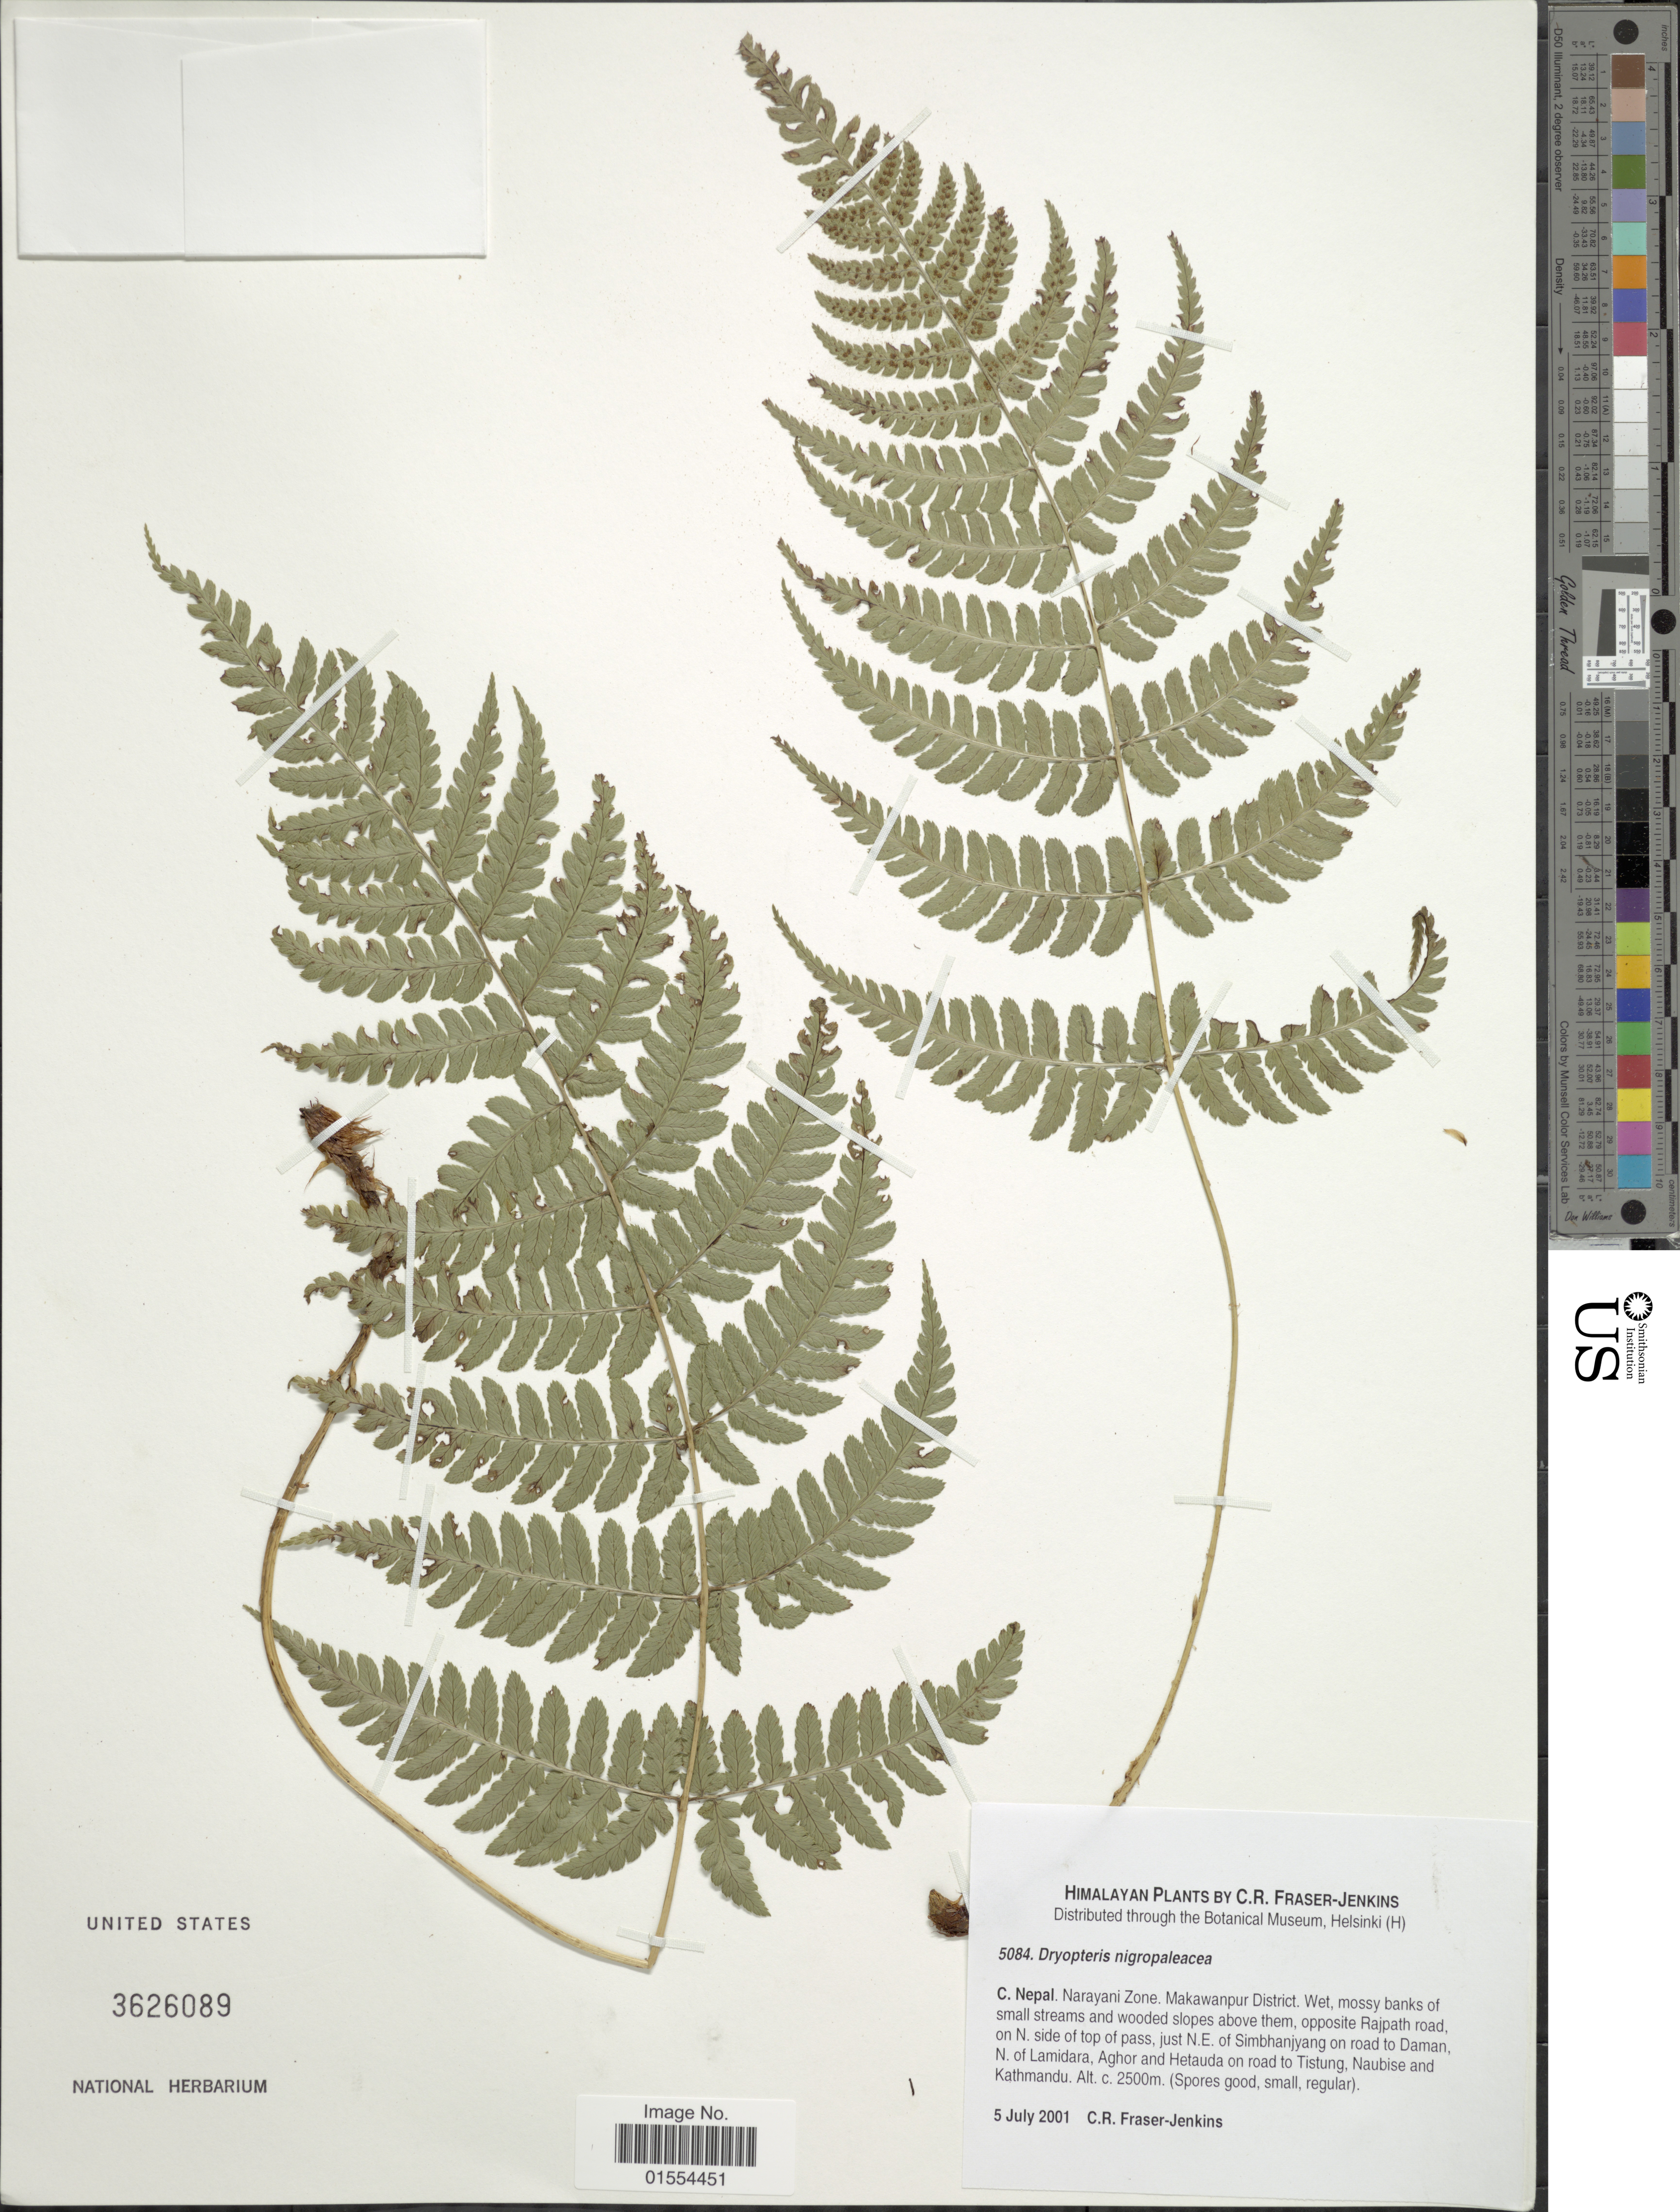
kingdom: Plantae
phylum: Tracheophyta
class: Polypodiopsida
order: Polypodiales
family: Dryopteridaceae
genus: Dryopteris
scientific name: Dryopteris nigropaleacea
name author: (Fraser-Jenk.) Fraser-Jenk.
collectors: C. R. Fraser-Jenkins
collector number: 5084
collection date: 2001-07-05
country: Nepal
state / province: Narayani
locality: Himalayan. Narayani Zone. Makawanpur District. opposite Rajpath road on N. side of top of pass, just N. E. of Simbhanjyangon road to Daman, N. of Lamidara, Aghor and Hetauda on road to Tistung, Naubise and Kathmandu.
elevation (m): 2500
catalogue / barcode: US 3626089